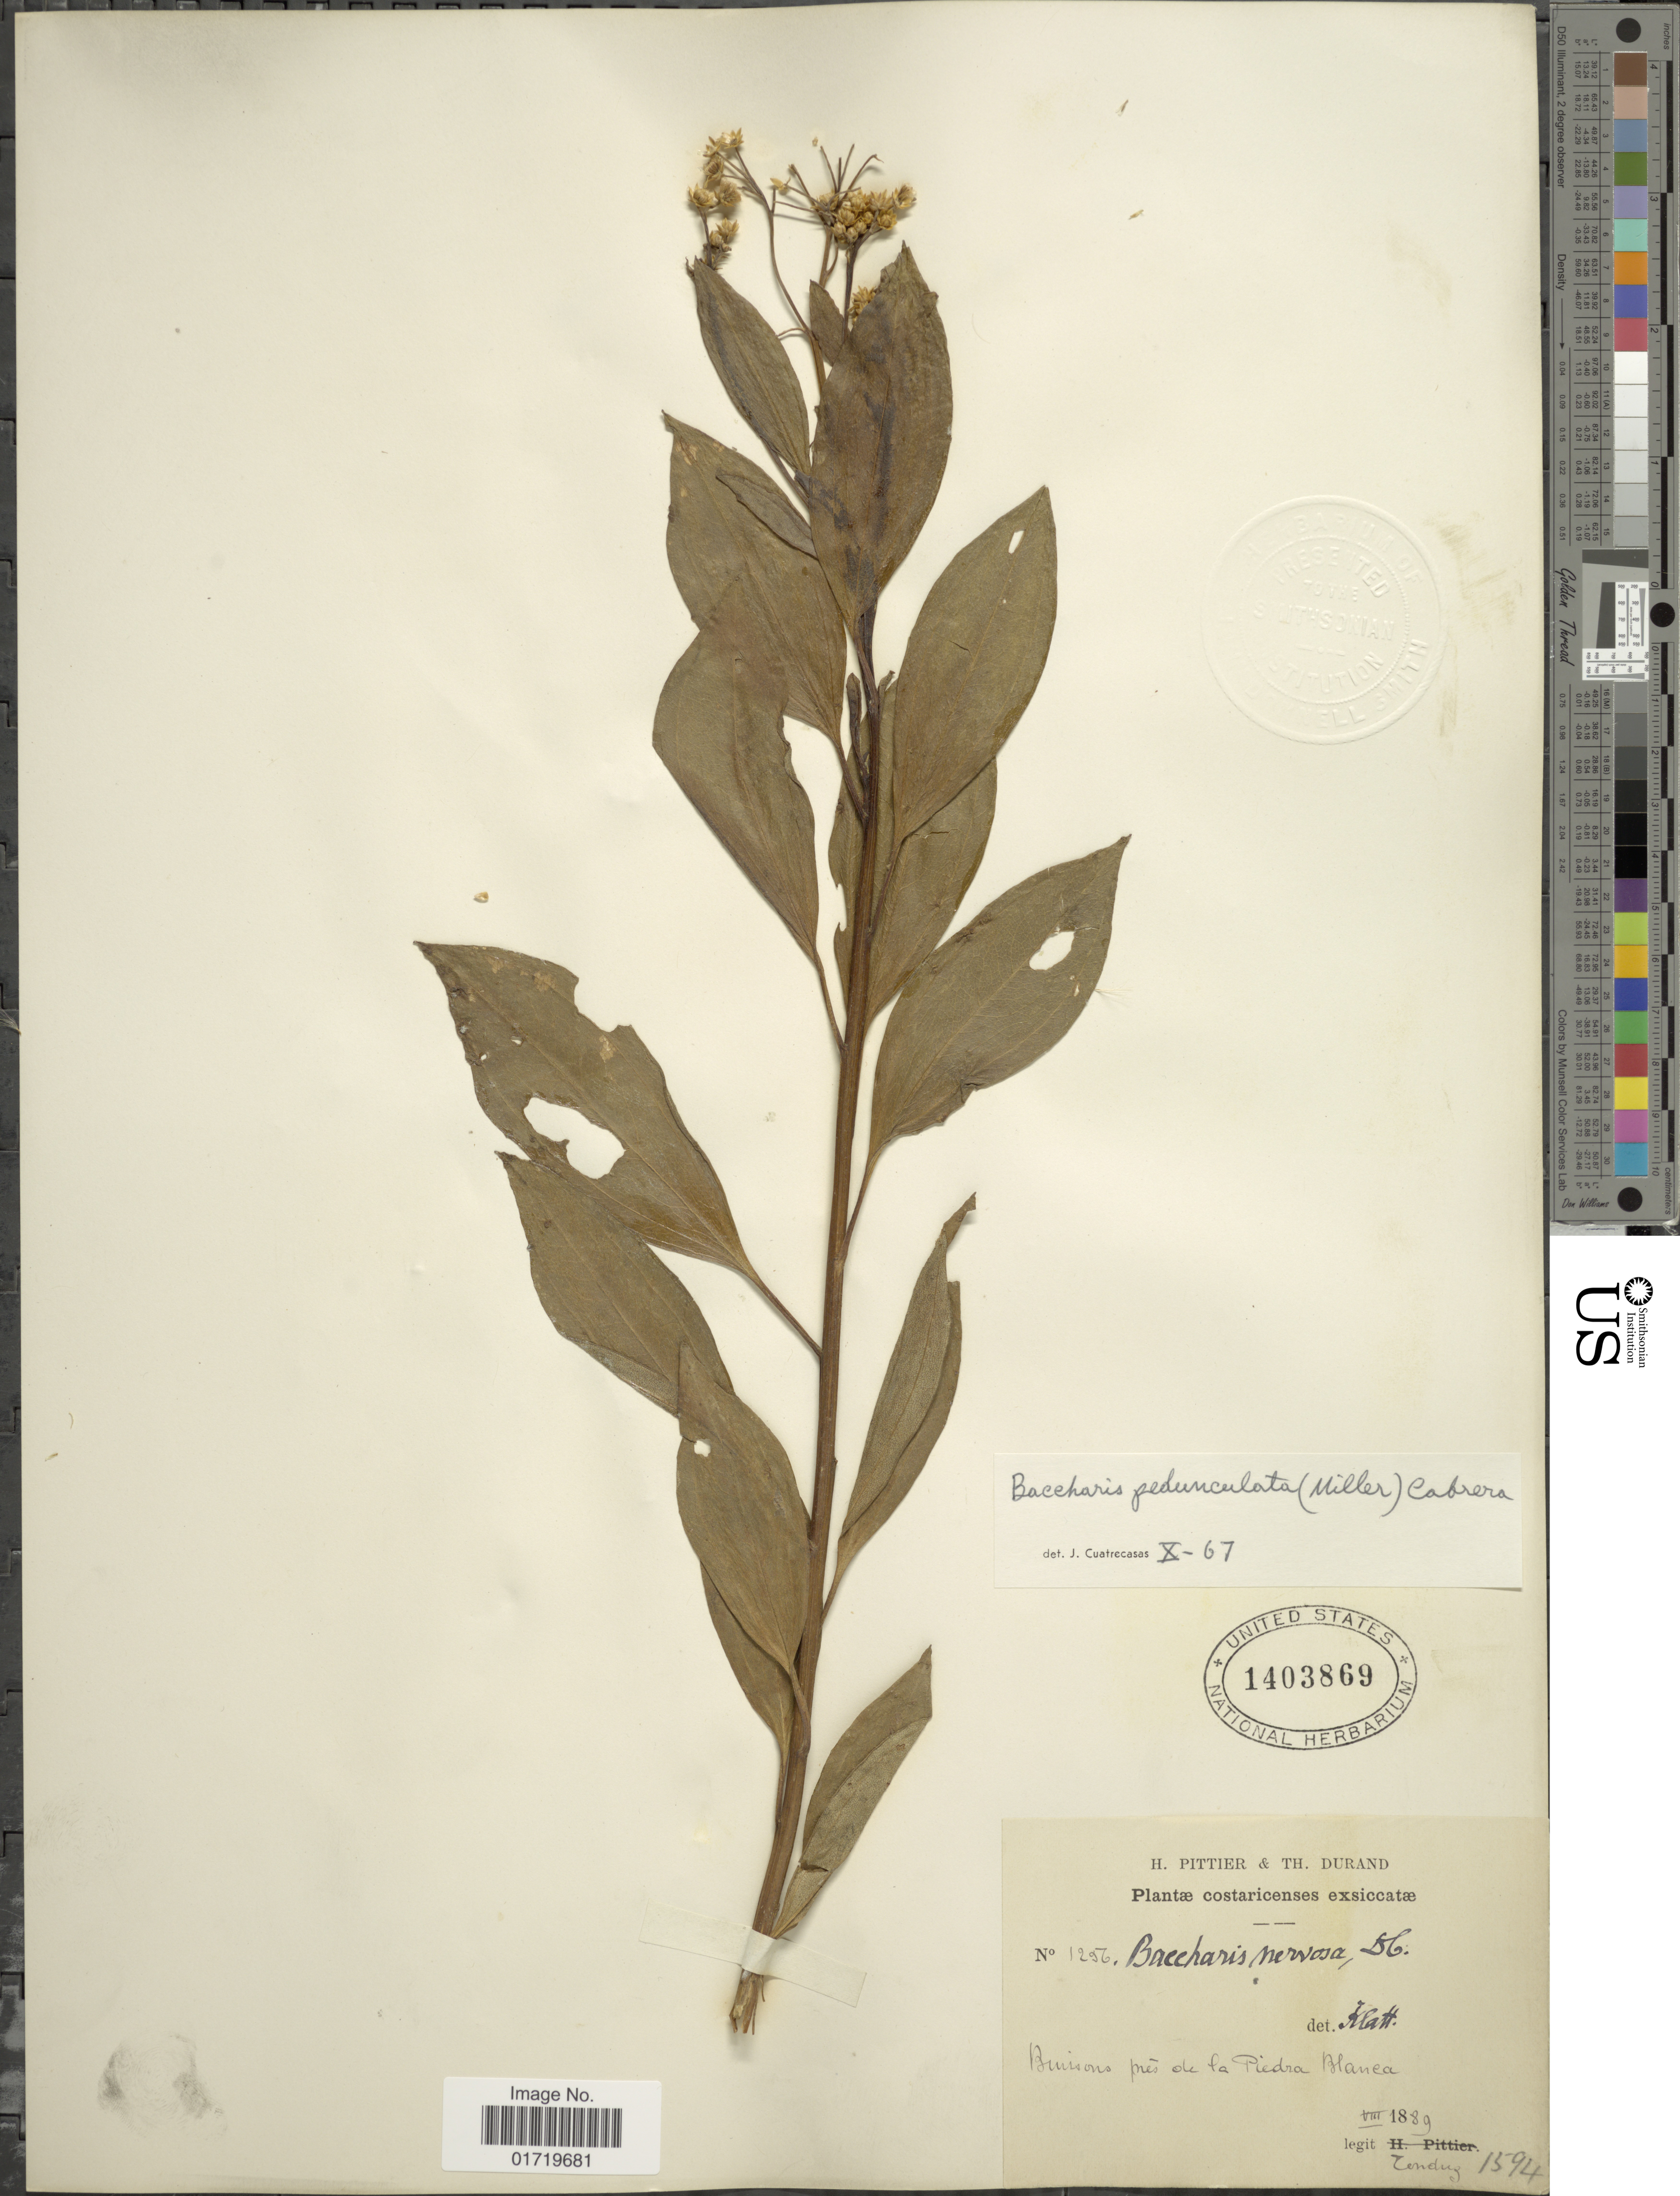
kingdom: Plantae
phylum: Tracheophyta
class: Magnoliopsida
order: Asterales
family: Asteraceae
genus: Baccharis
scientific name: Baccharis pedunculata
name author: (Mill.) Cabrera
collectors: A. Tonduz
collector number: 1594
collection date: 1889-08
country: Costa Rica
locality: Buissons pres de la Piedra Blanca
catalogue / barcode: US 1403869